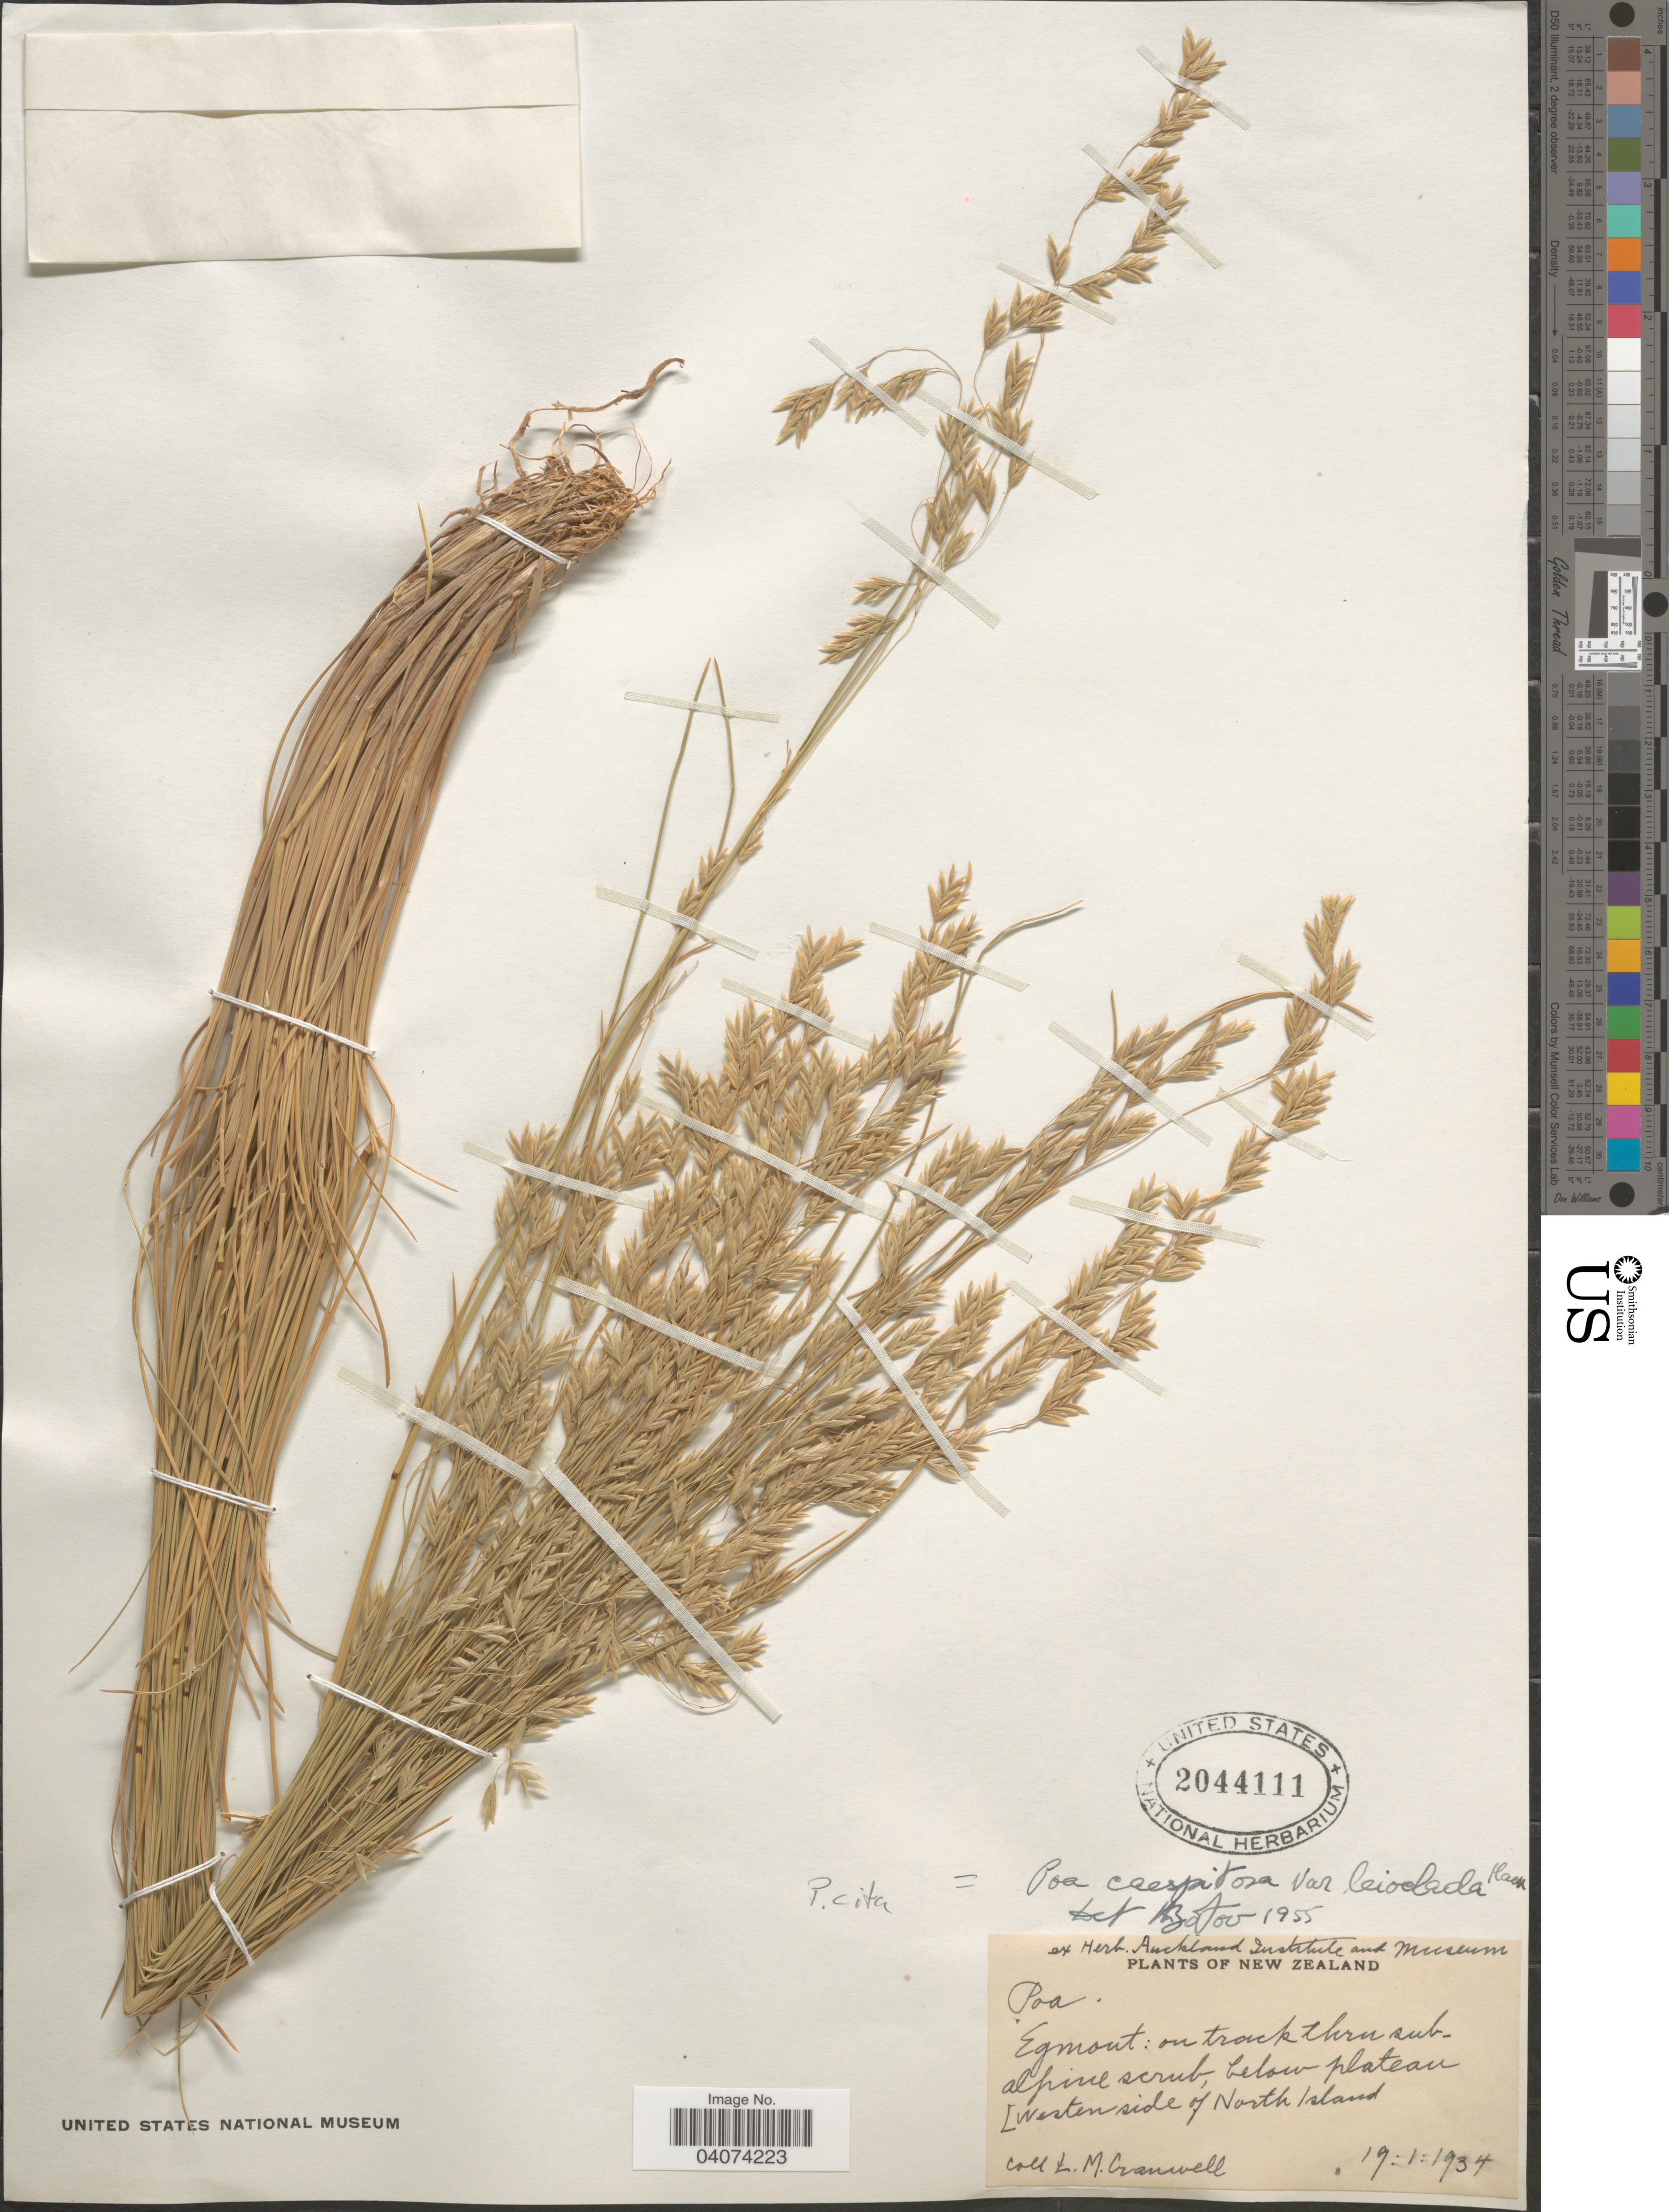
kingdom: Plantae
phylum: Tracheophyta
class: Liliopsida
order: Poales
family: Poaceae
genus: Poa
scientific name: Poa cita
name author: Edgar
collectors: L. Cranwell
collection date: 1934-01-19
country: New Zealand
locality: Egmont: on track thru sub-alpine scrub, below plateau [westen side of North Island.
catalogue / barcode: US 2044111